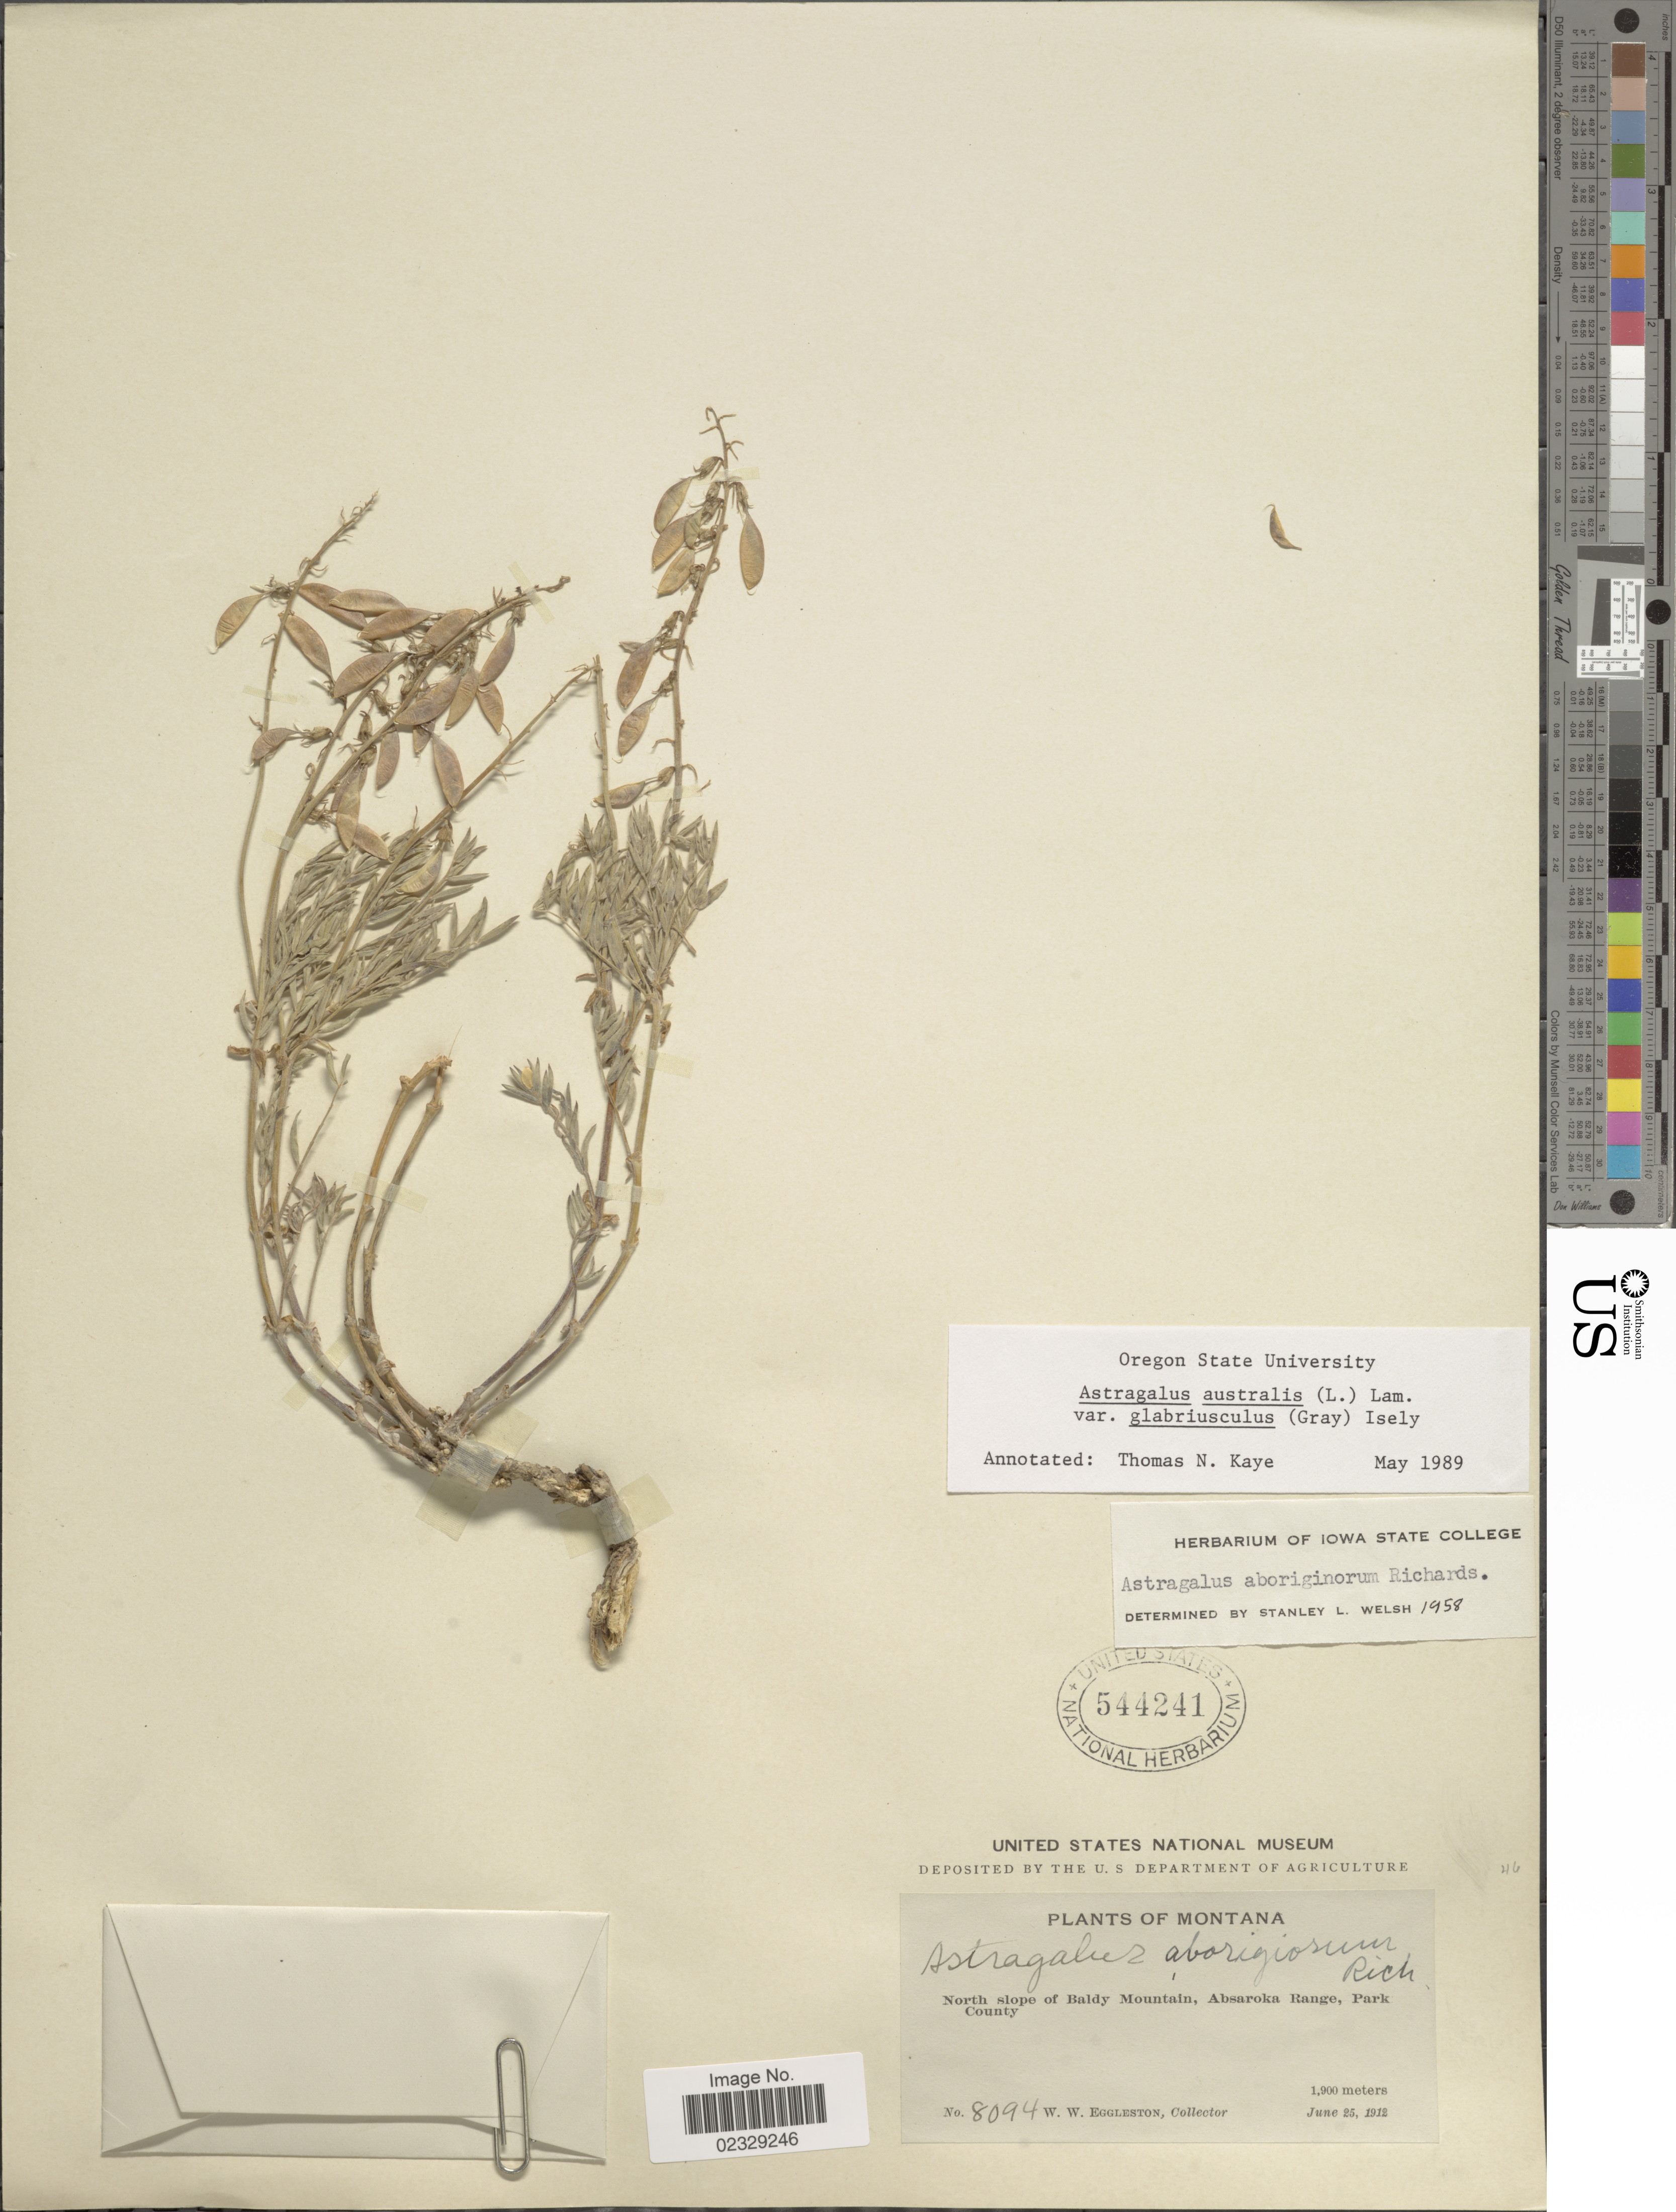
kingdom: Plantae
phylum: Tracheophyta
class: Magnoliopsida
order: Fabales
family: Fabaceae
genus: Astragalus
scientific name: Astragalus australis var. glabriusculus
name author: (Hook.) Isley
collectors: W. W. Eggleston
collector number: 8094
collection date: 1912-06-25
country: United States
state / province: Montana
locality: North slope of Baldy Mountain, Absaroka Range, Park County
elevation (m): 1900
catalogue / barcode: US 544241